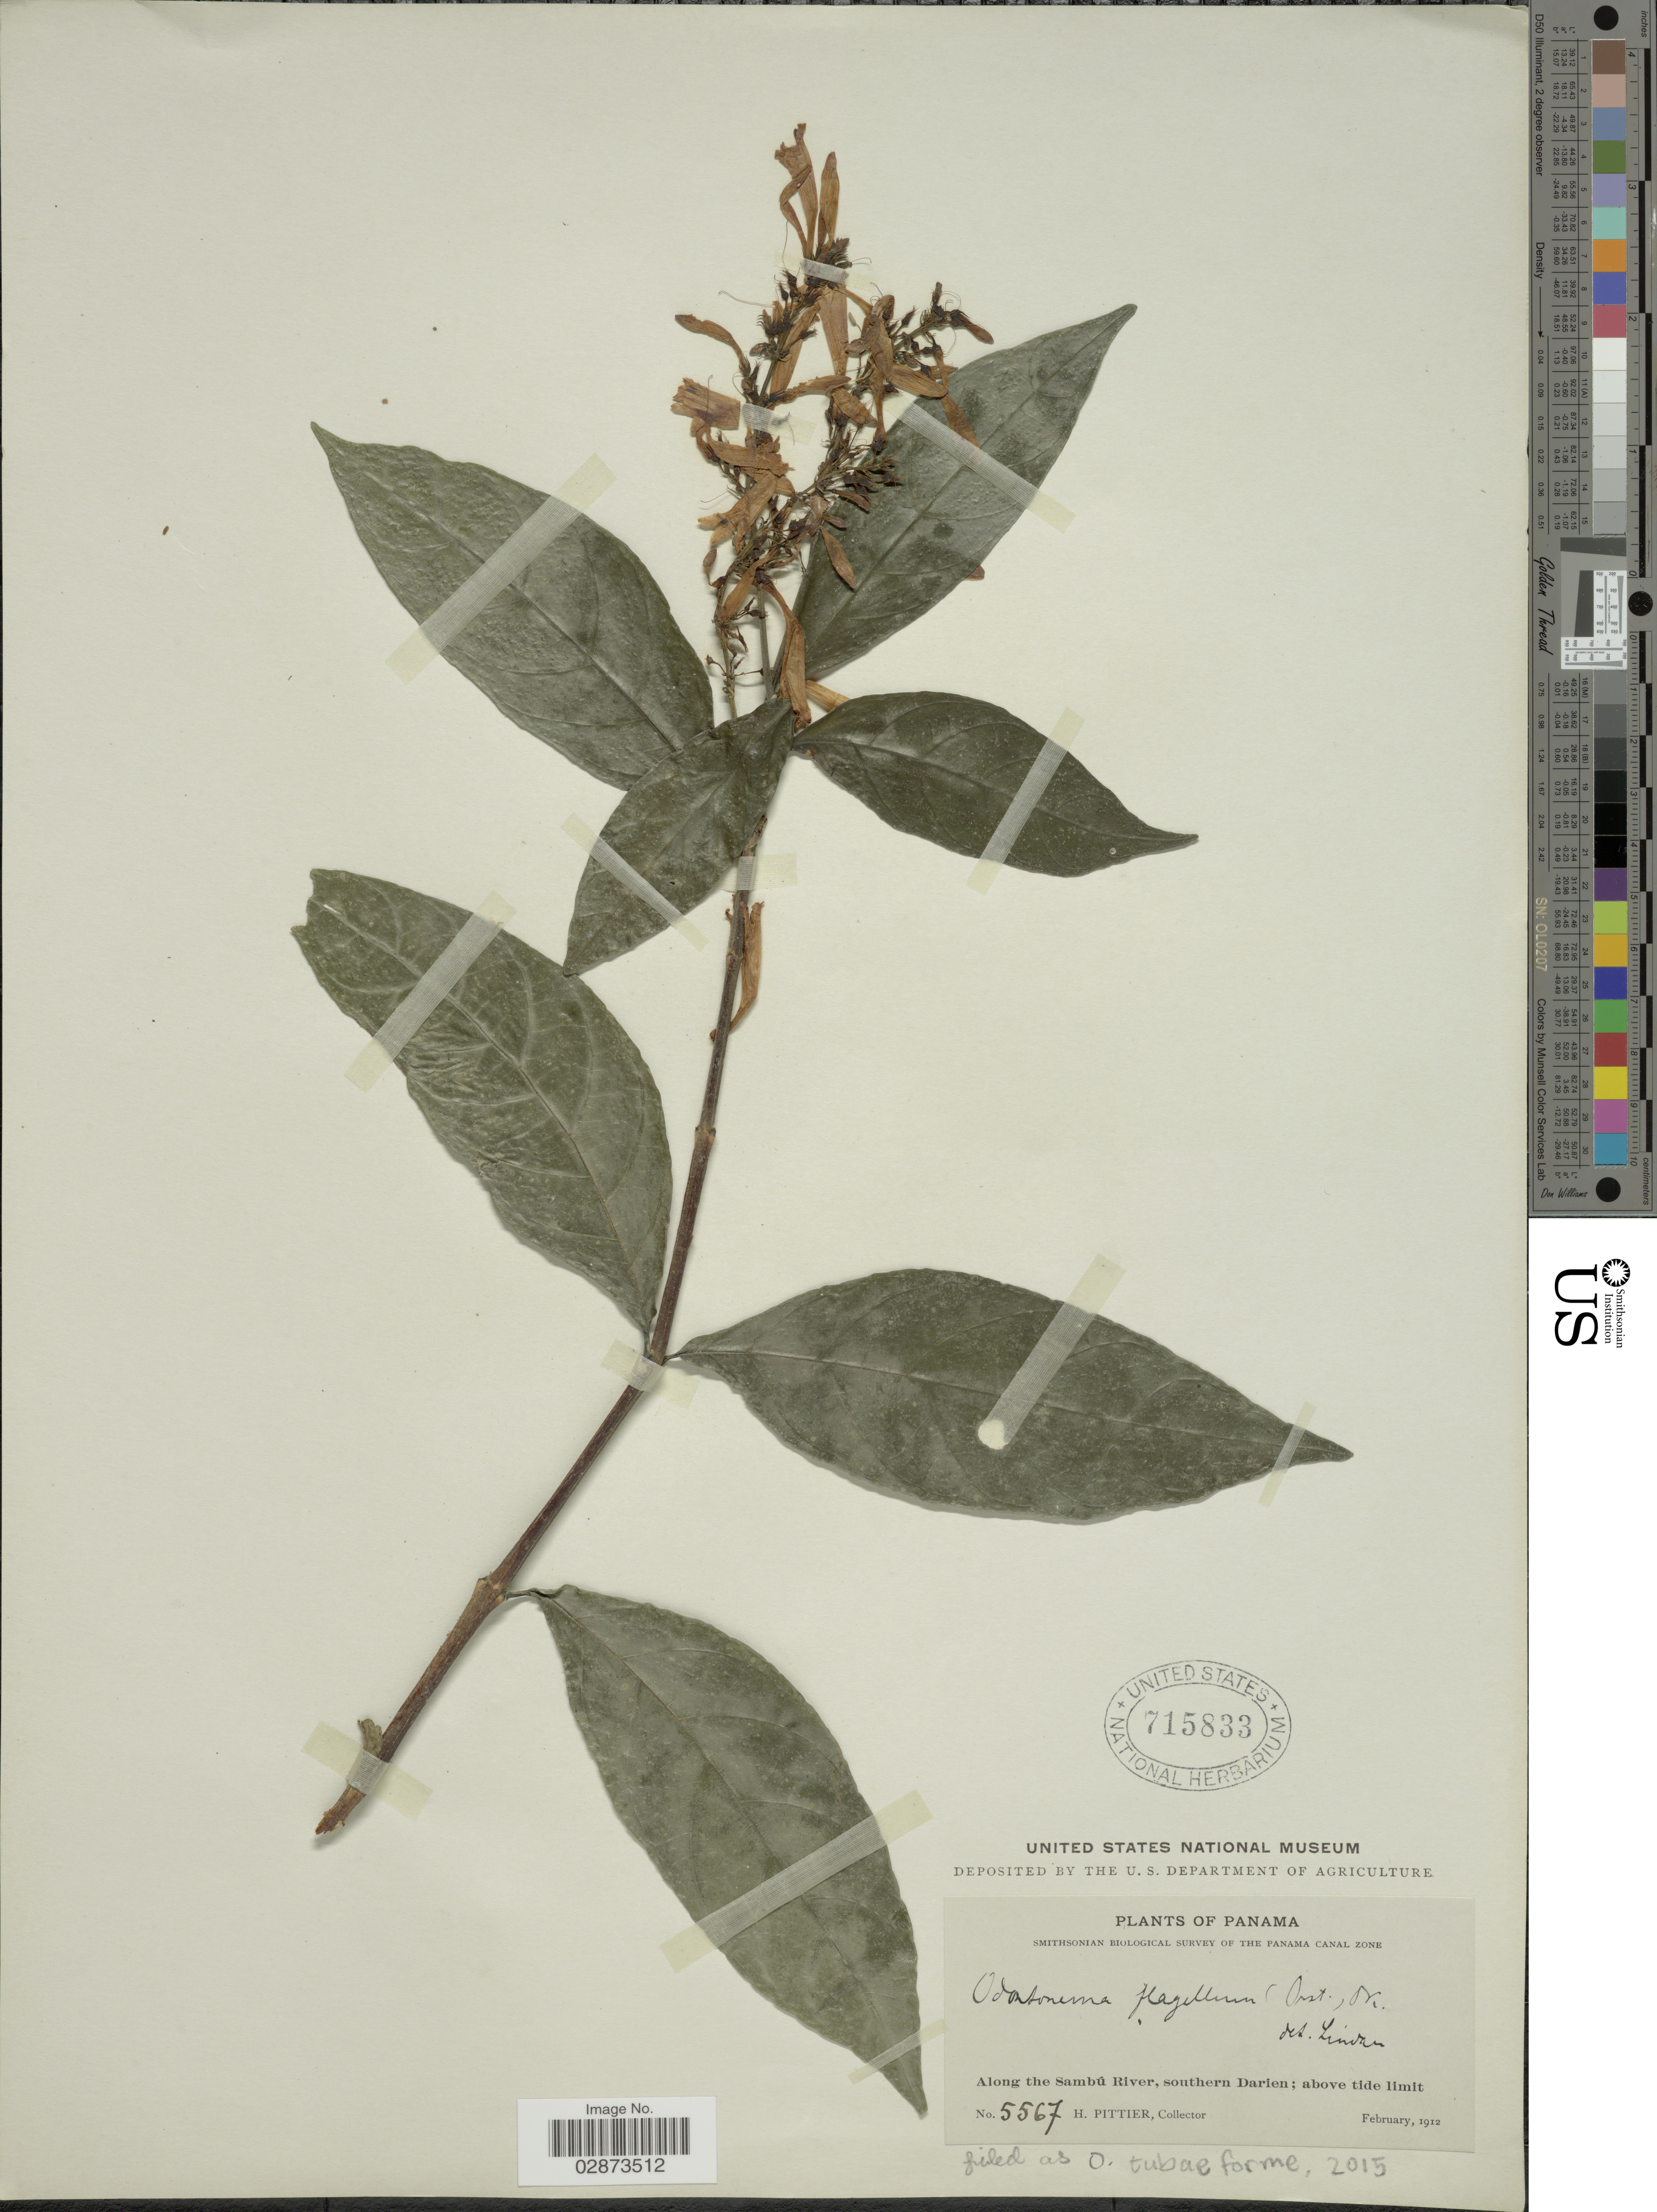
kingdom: Plantae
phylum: Tracheophyta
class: Magnoliopsida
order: Lamiales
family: Acanthaceae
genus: Odontonema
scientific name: Odontonema tubaeforme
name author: (Bertol.) Kuntze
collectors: H. F. Pittier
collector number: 5567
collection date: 1912-02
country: Panama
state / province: Darién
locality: Along the Sambú River, southern Darien; above tide limit.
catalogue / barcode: US 715833